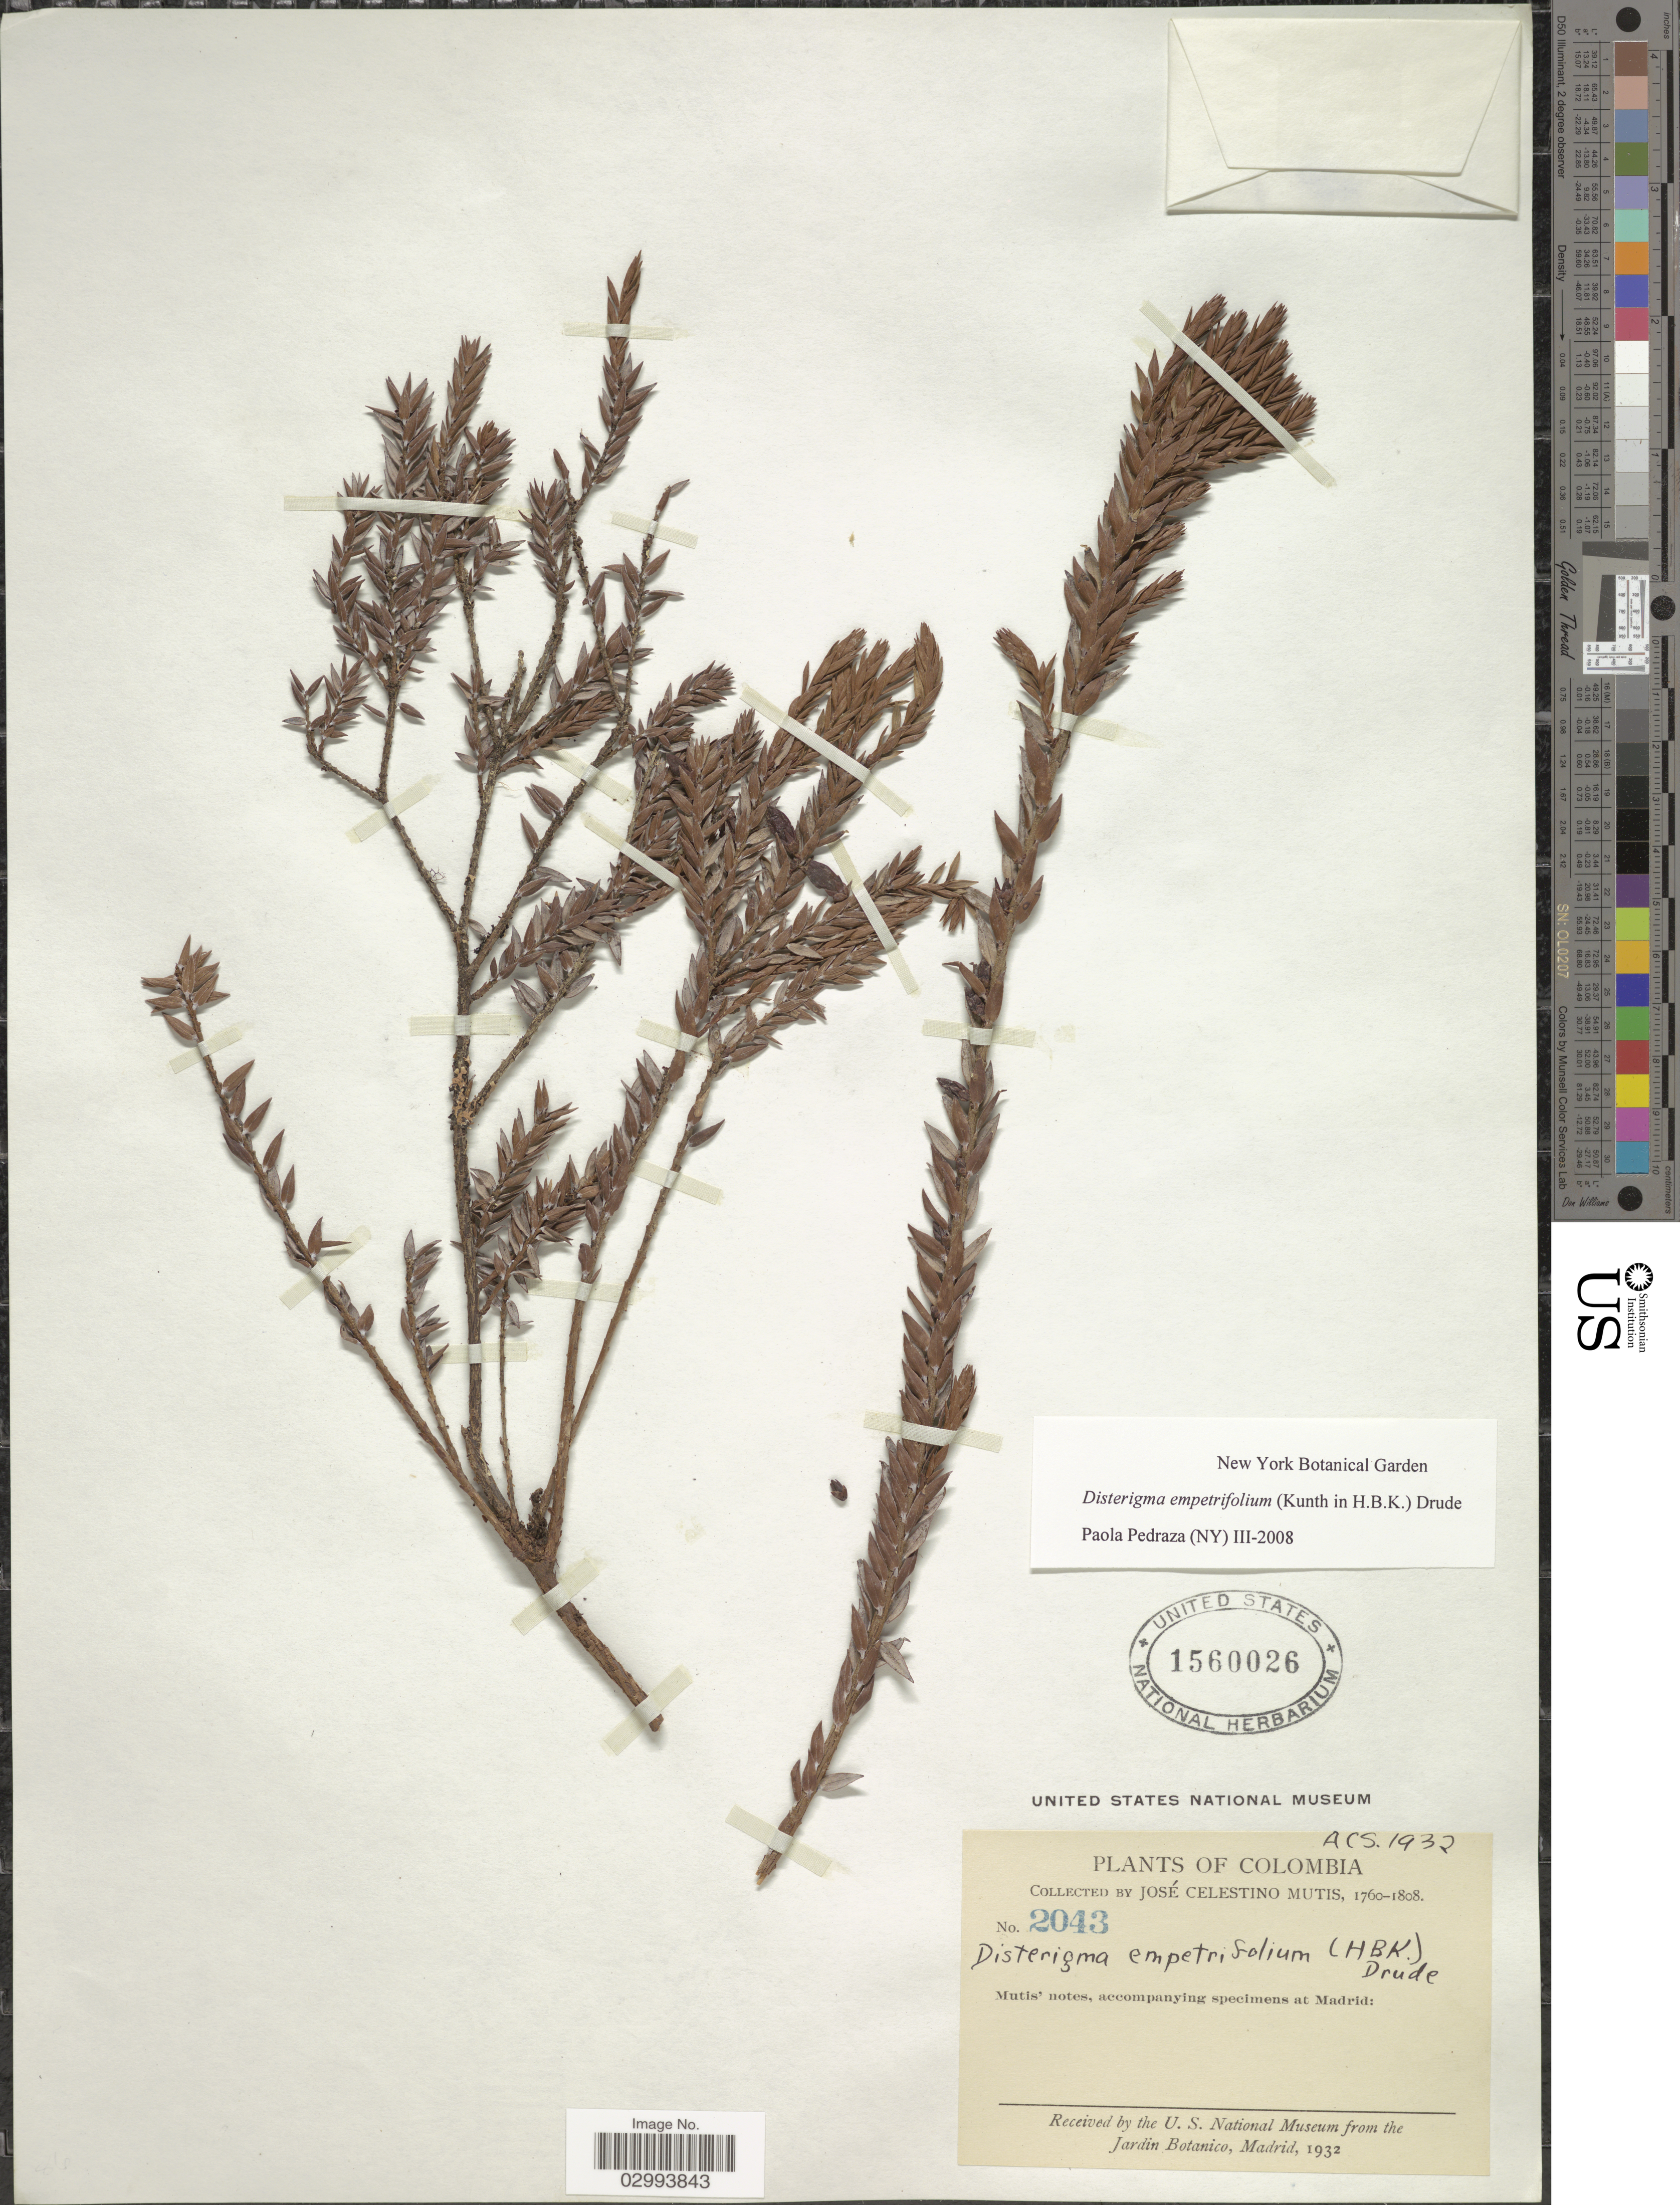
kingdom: Plantae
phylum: Tracheophyta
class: Magnoliopsida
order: Ericales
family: Ericaceae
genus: Disterigma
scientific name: Disterigma empetrifolium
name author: (Kunth) Drude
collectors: J. C. B. Mutis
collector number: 2403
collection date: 1760/1808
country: Colombia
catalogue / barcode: US 1560026